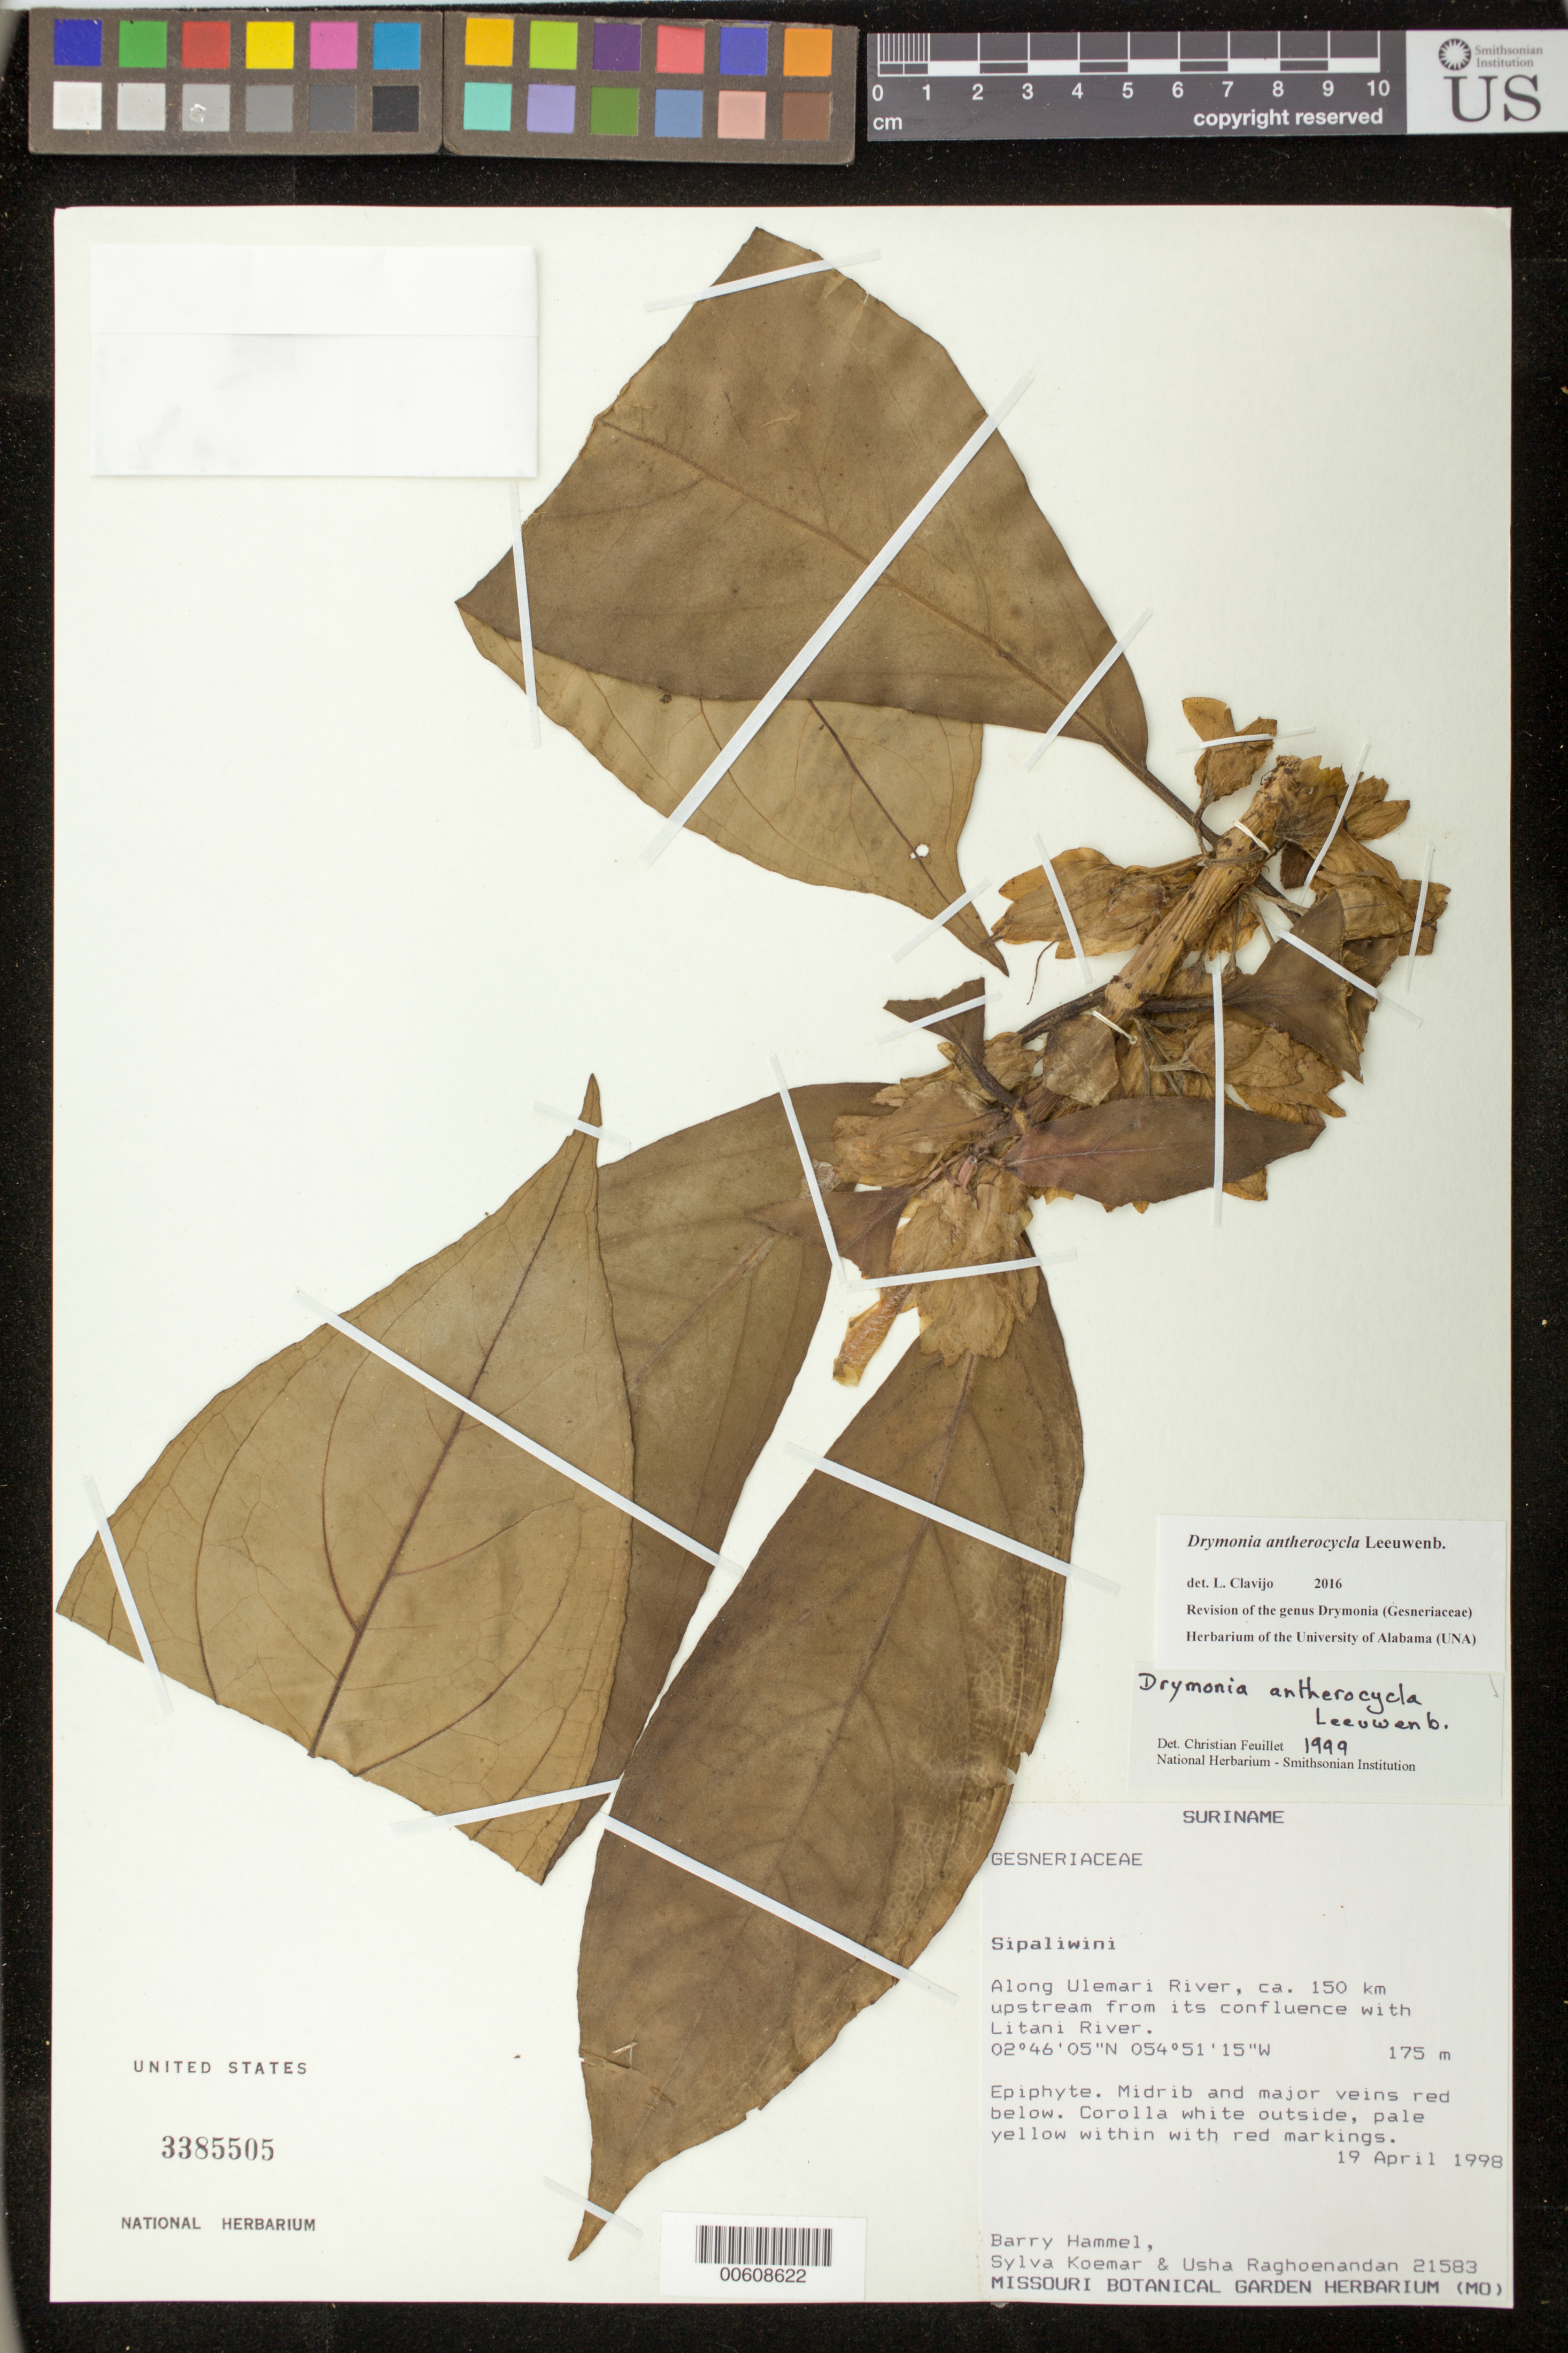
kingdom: Plantae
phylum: Tracheophyta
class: Magnoliopsida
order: Lamiales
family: Gesneriaceae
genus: Drymonia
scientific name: Drymonia antherocycla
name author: Leeuwenb.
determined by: Feuillet, C.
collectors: B. Hammel, S. Koemar & U. Raghoenandan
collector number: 21583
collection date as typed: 19 Apr 1998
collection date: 1998-04-19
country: Suriname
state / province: Sipaliwini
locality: Along Ulemari River, ca. 150 km upstream from its confluence with Litani River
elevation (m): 175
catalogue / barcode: US 3385505